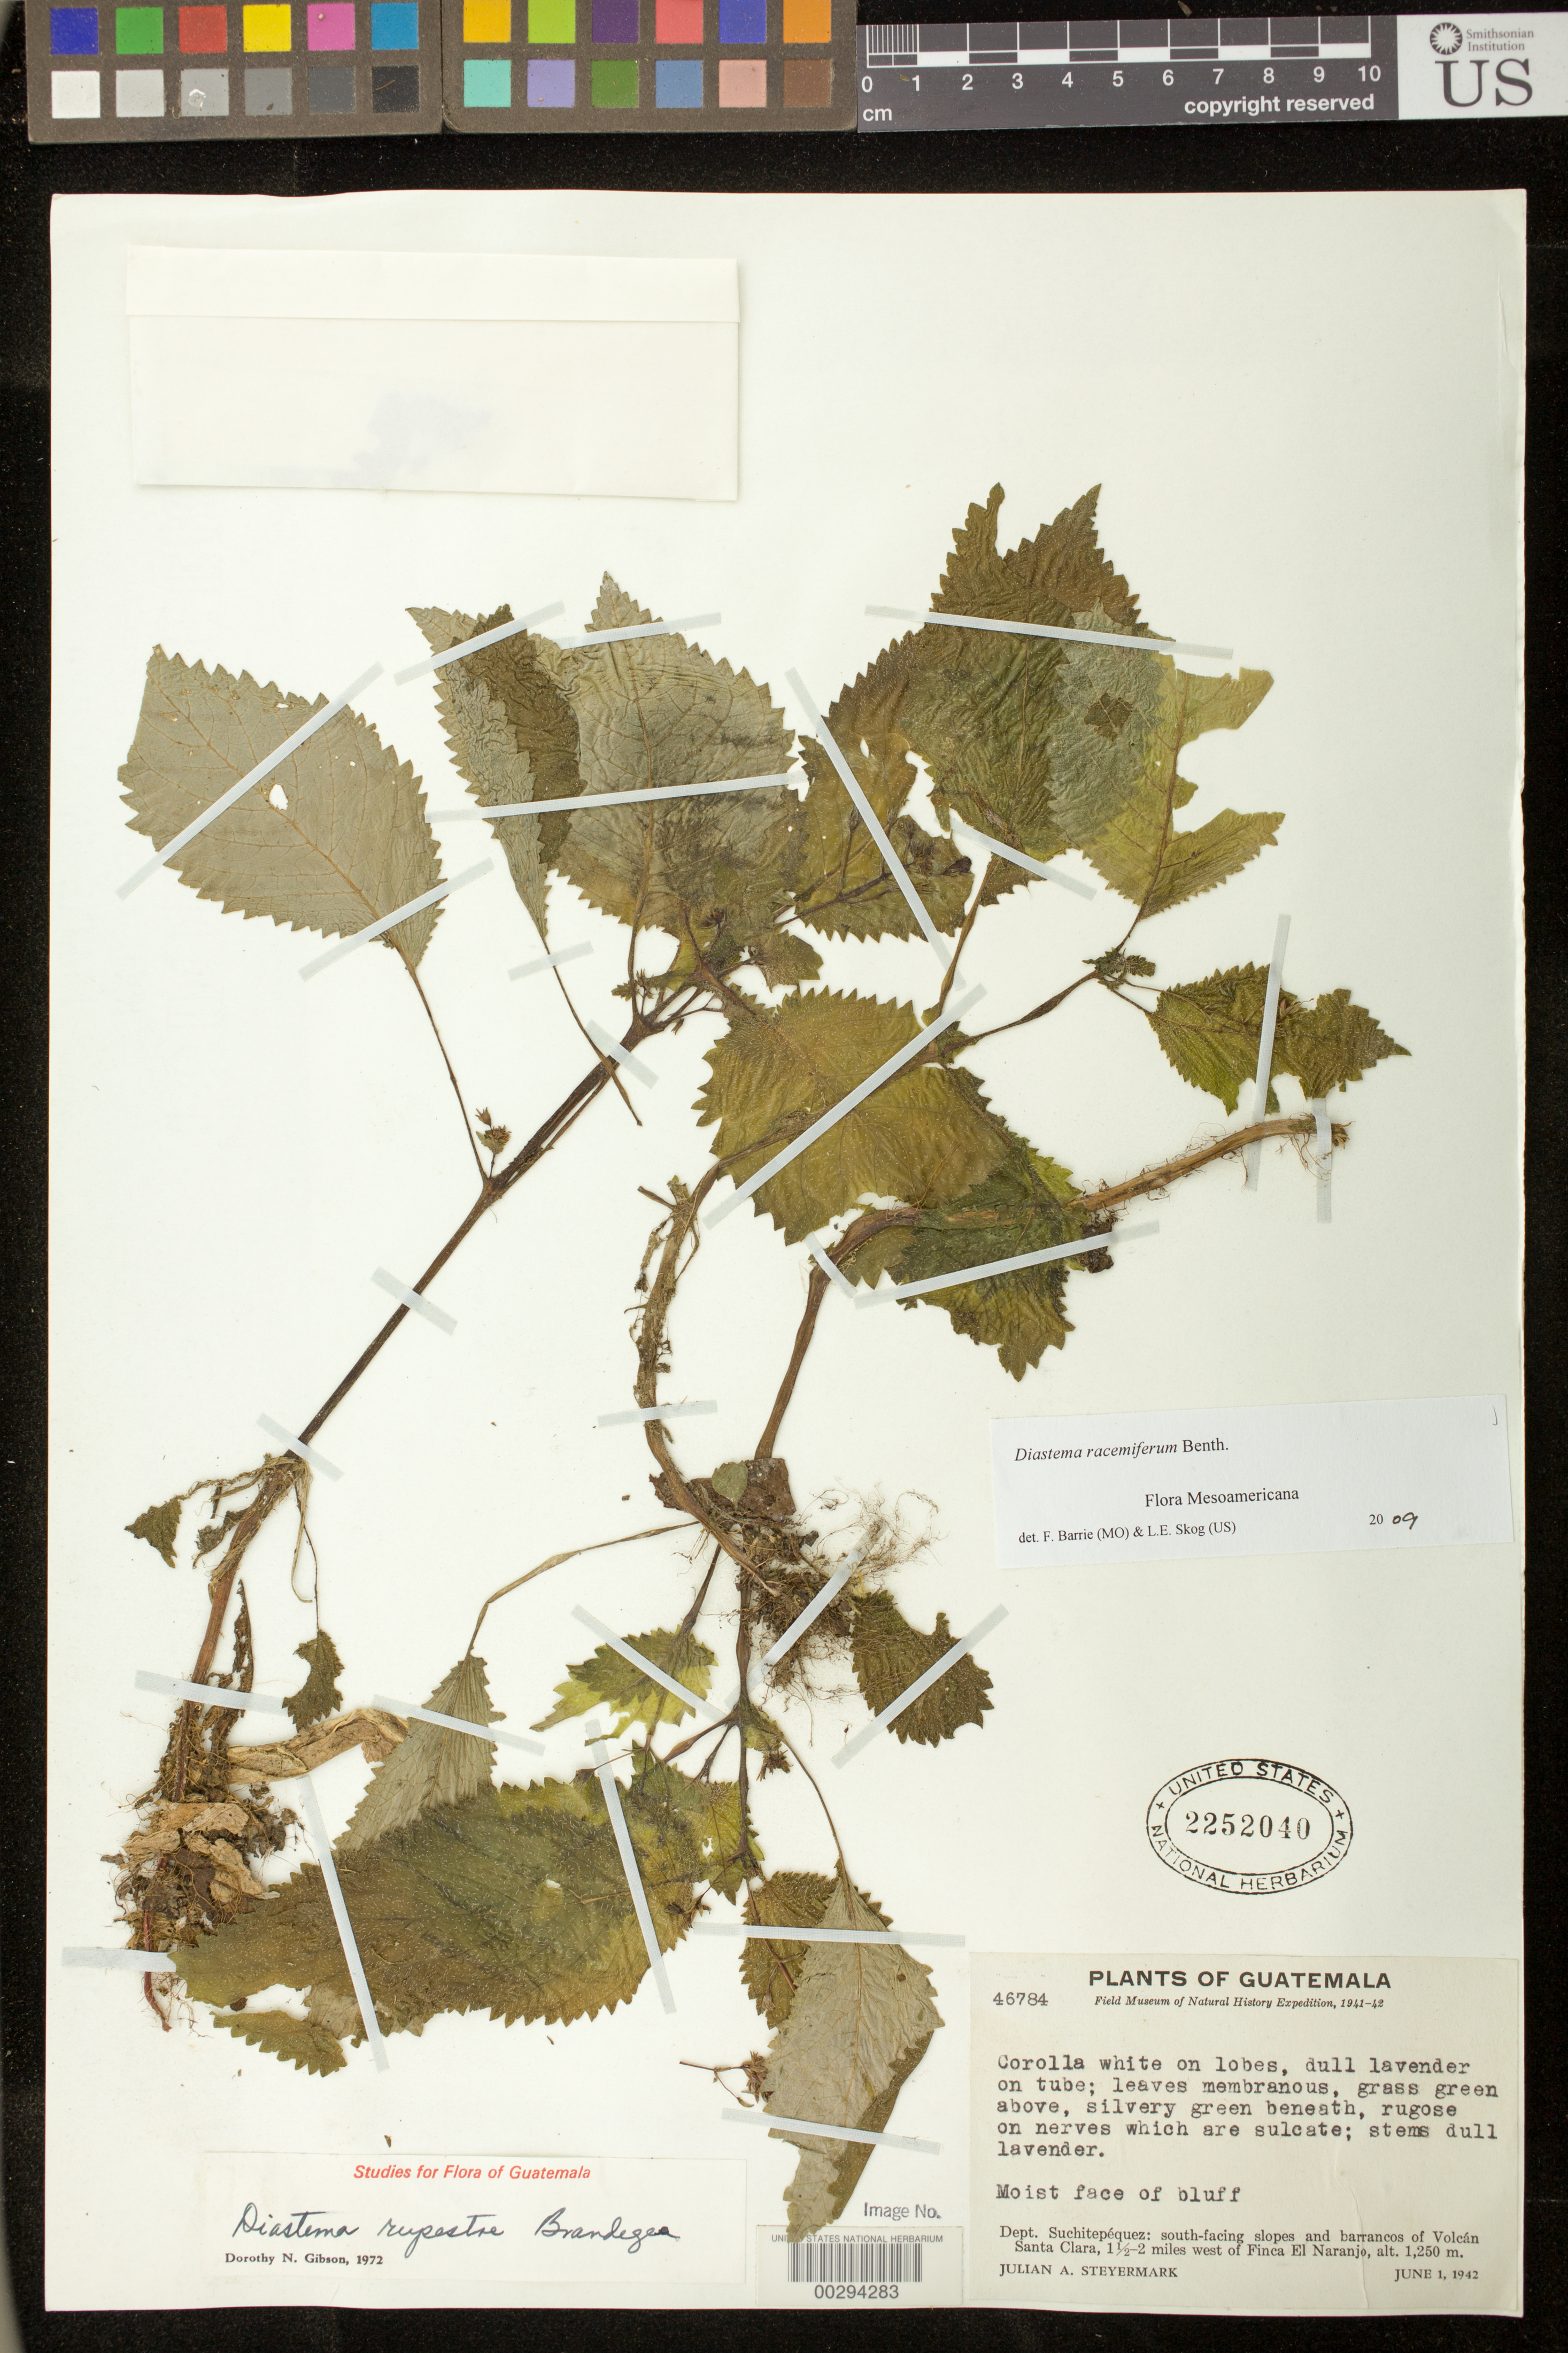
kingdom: Plantae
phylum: Tracheophyta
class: Magnoliopsida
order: Lamiales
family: Gesneriaceae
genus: Diastema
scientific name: Diastema racemiferum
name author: Benth.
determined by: Barrie, F. R.; Skog, Laurence E.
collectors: J. Steyermark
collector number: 46784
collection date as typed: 01 Jun 1942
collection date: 1942-06-01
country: Guatemala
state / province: Suchitepéquez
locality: South-facing slopes and barrancos of Volcan Santa Clara, 1 1/2-2 mi W of Finca Elnaranjo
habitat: Moist face of bluff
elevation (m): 1250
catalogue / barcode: US 2252040